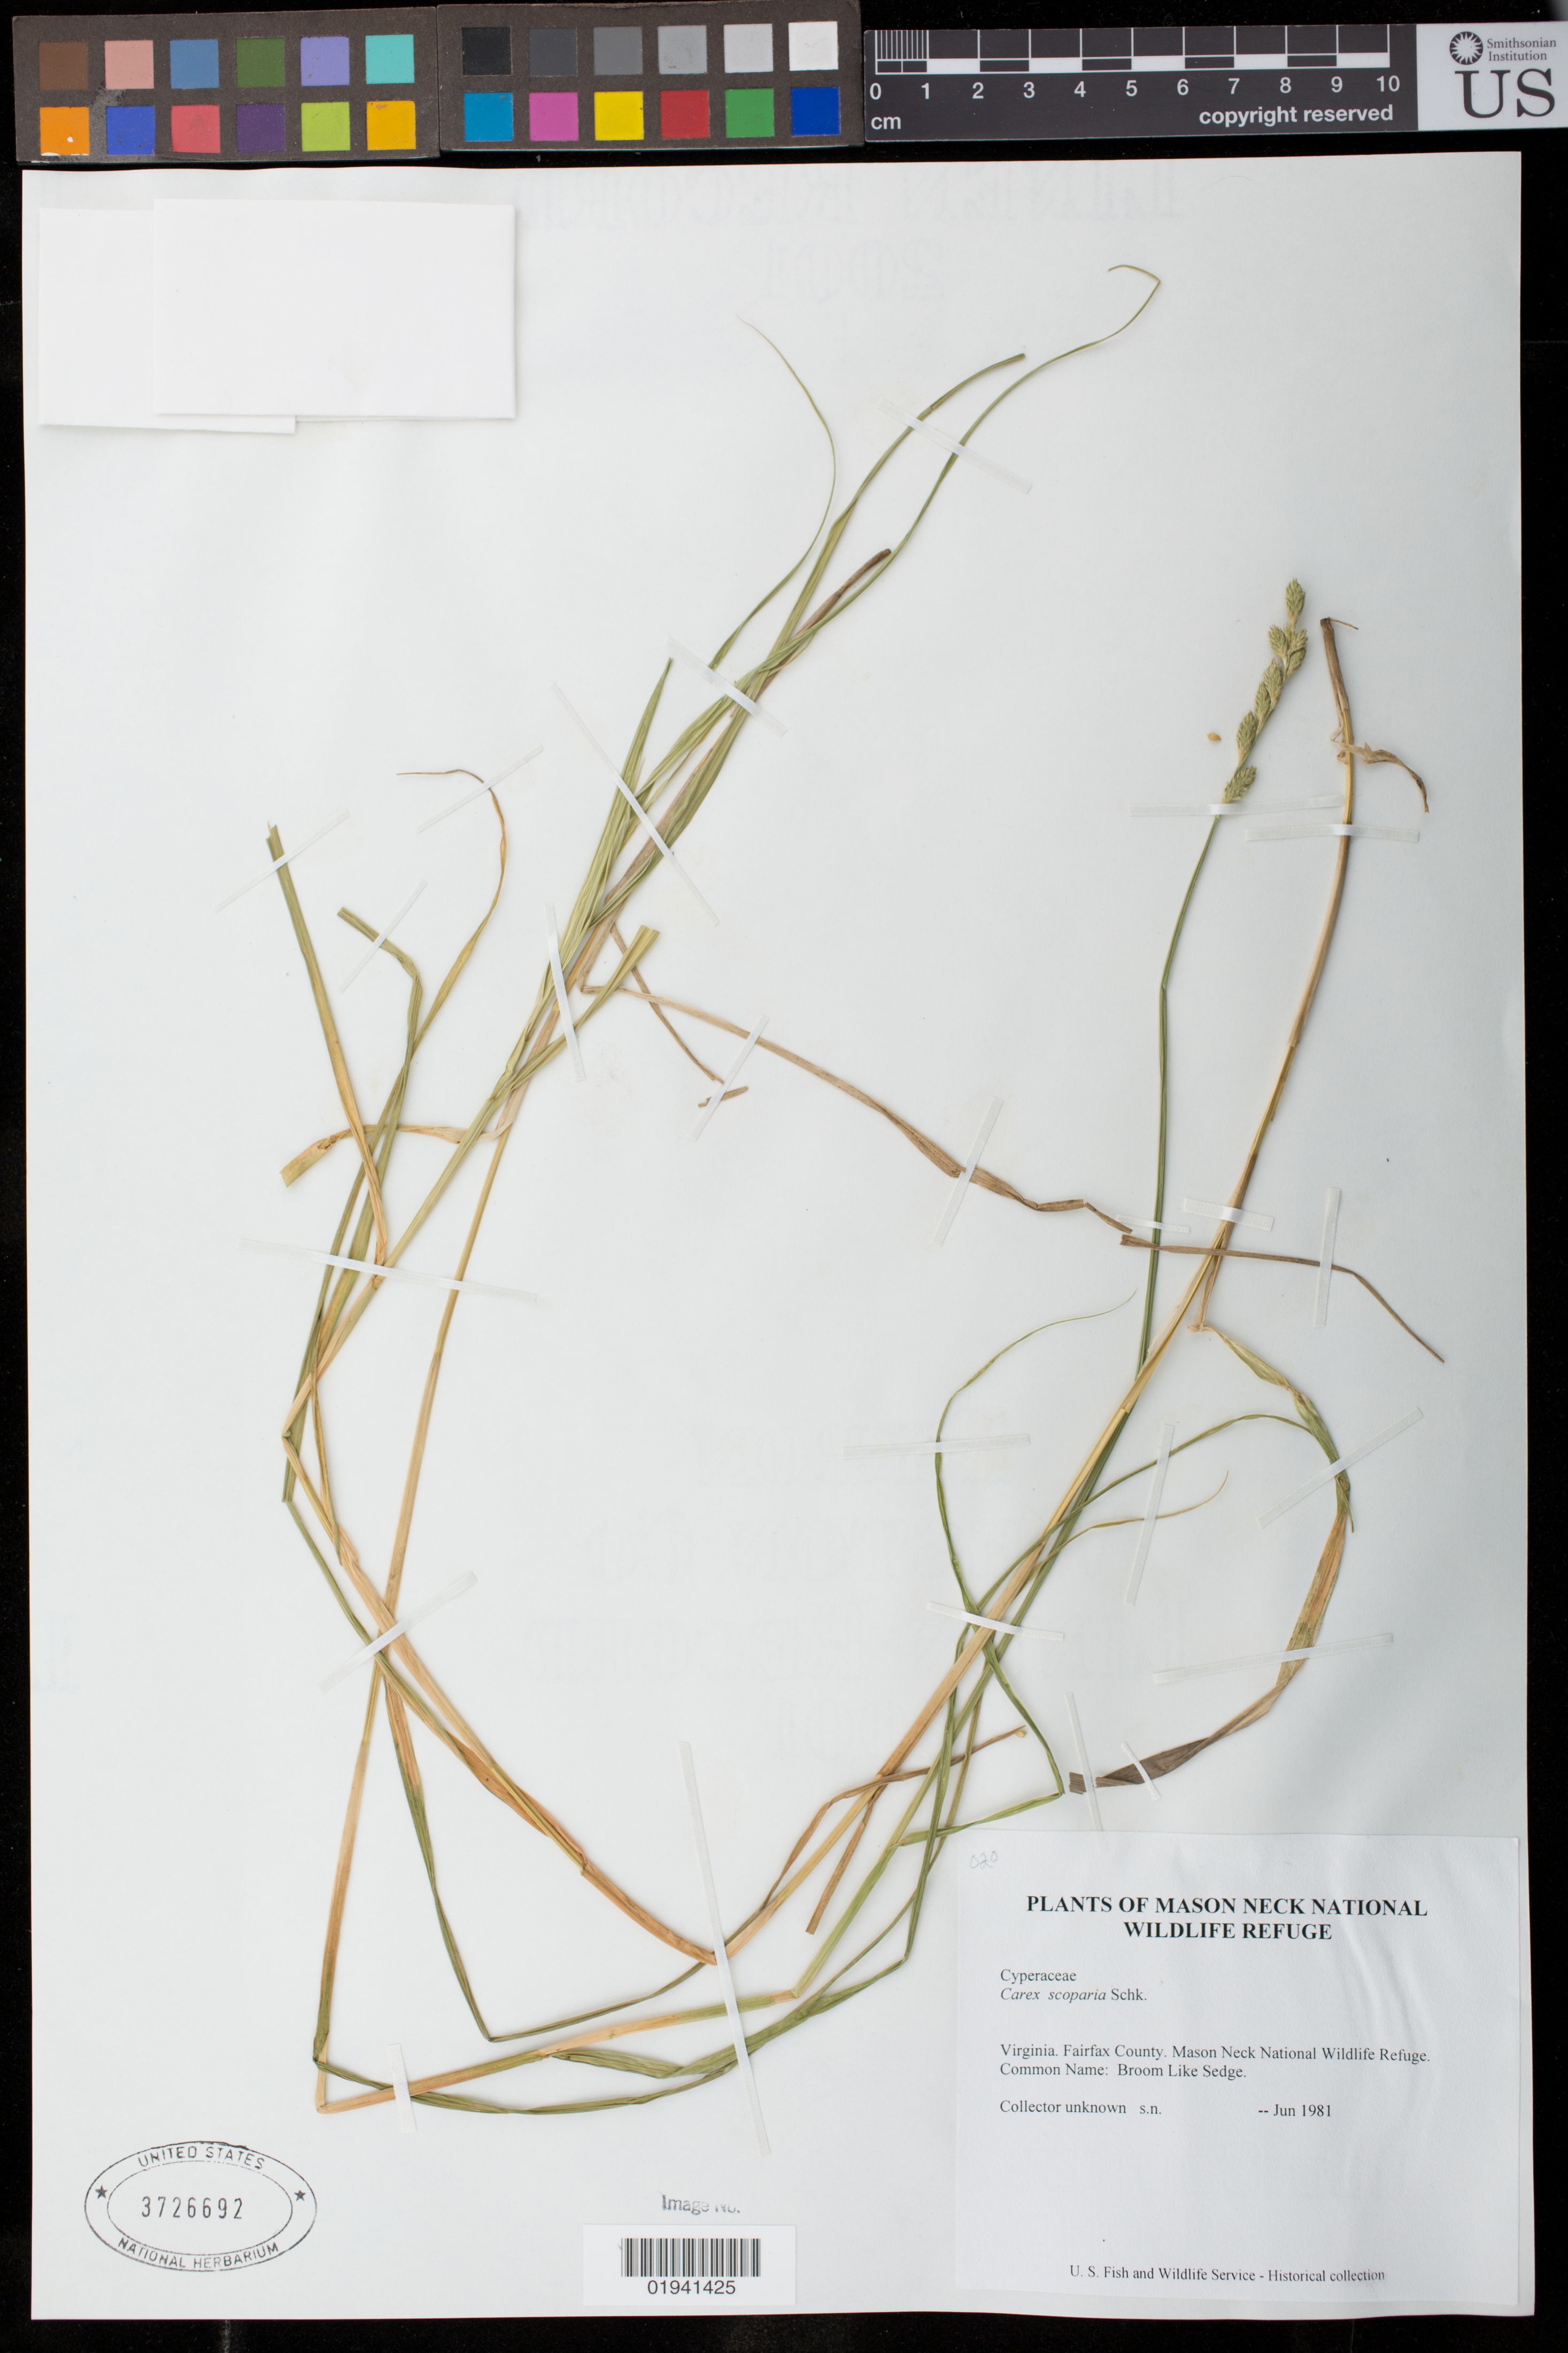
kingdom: Plantae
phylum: Tracheophyta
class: Liliopsida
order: Poales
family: Cyperaceae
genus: Carex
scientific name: Carex scoparia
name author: Schkuhr ex Willd.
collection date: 1981-06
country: United States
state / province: Virginia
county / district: Fairfax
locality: Mason Neck National Wildlife Refuge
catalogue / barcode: US 3726692